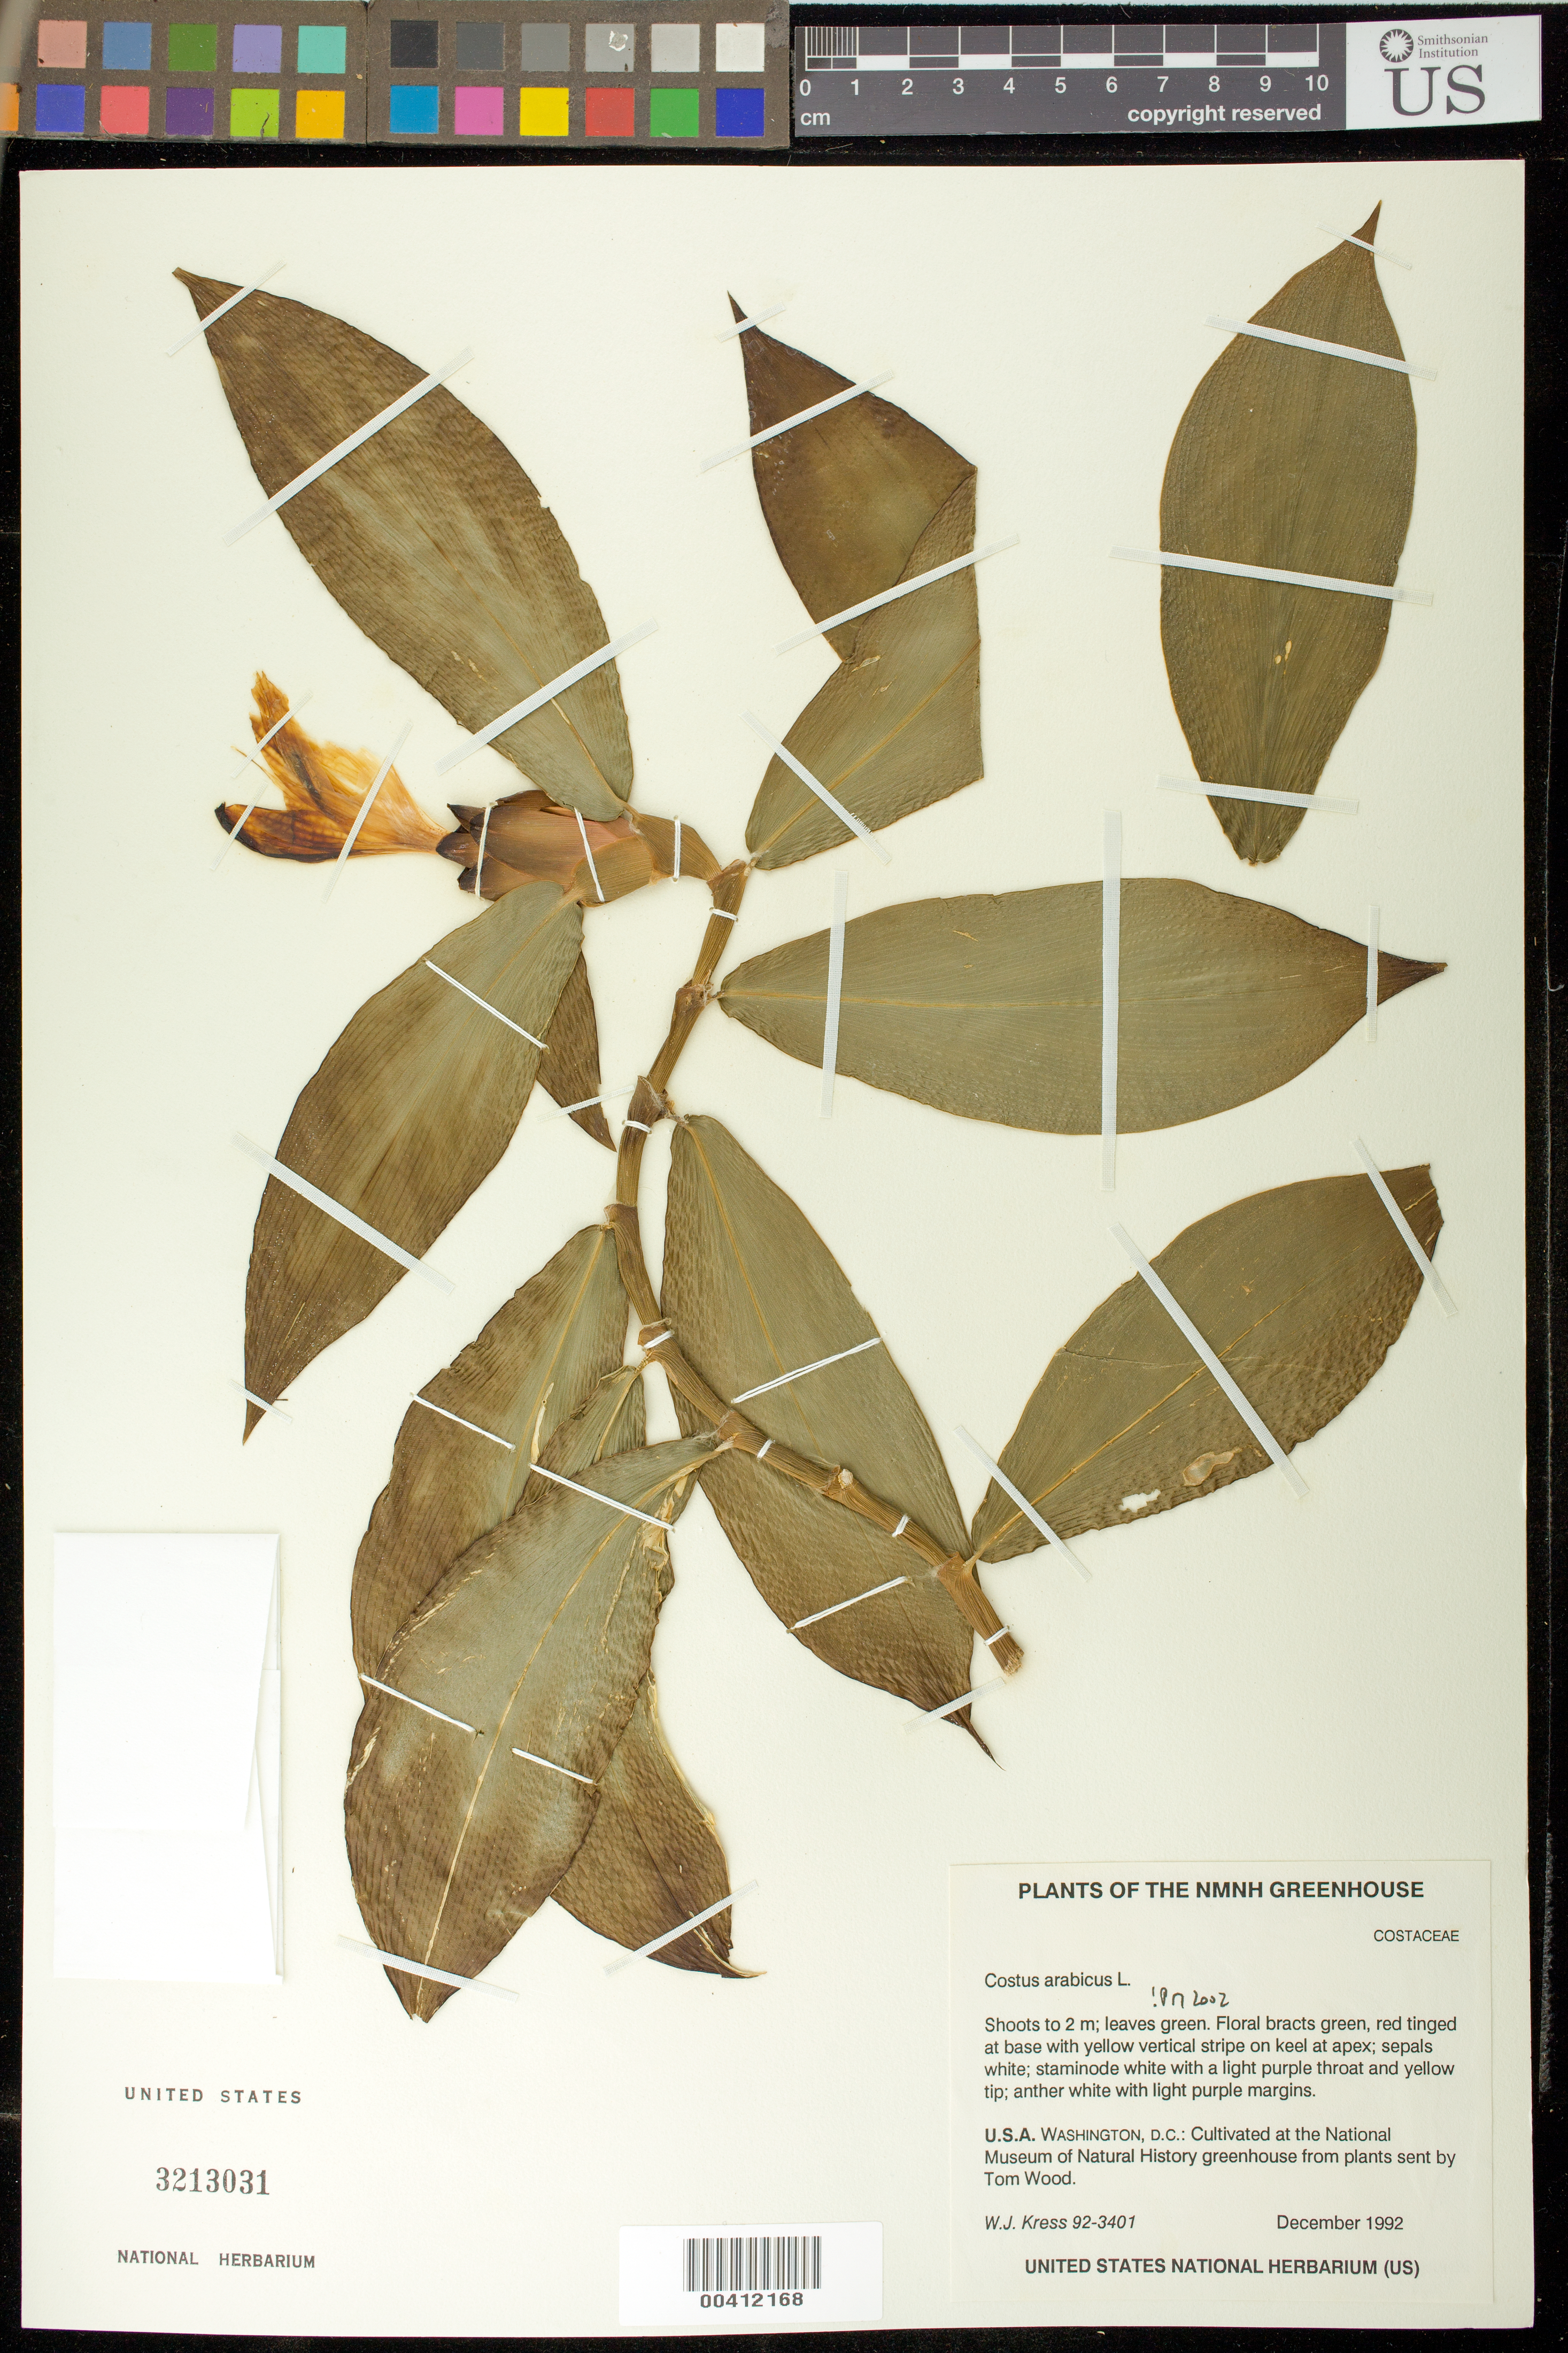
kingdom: Plantae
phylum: Tracheophyta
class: Liliopsida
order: Zingiberales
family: Costaceae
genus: Costus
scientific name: Costus arabicus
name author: L.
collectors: W. J. Kress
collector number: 92-3401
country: United States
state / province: District of Columbia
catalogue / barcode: US 3213031